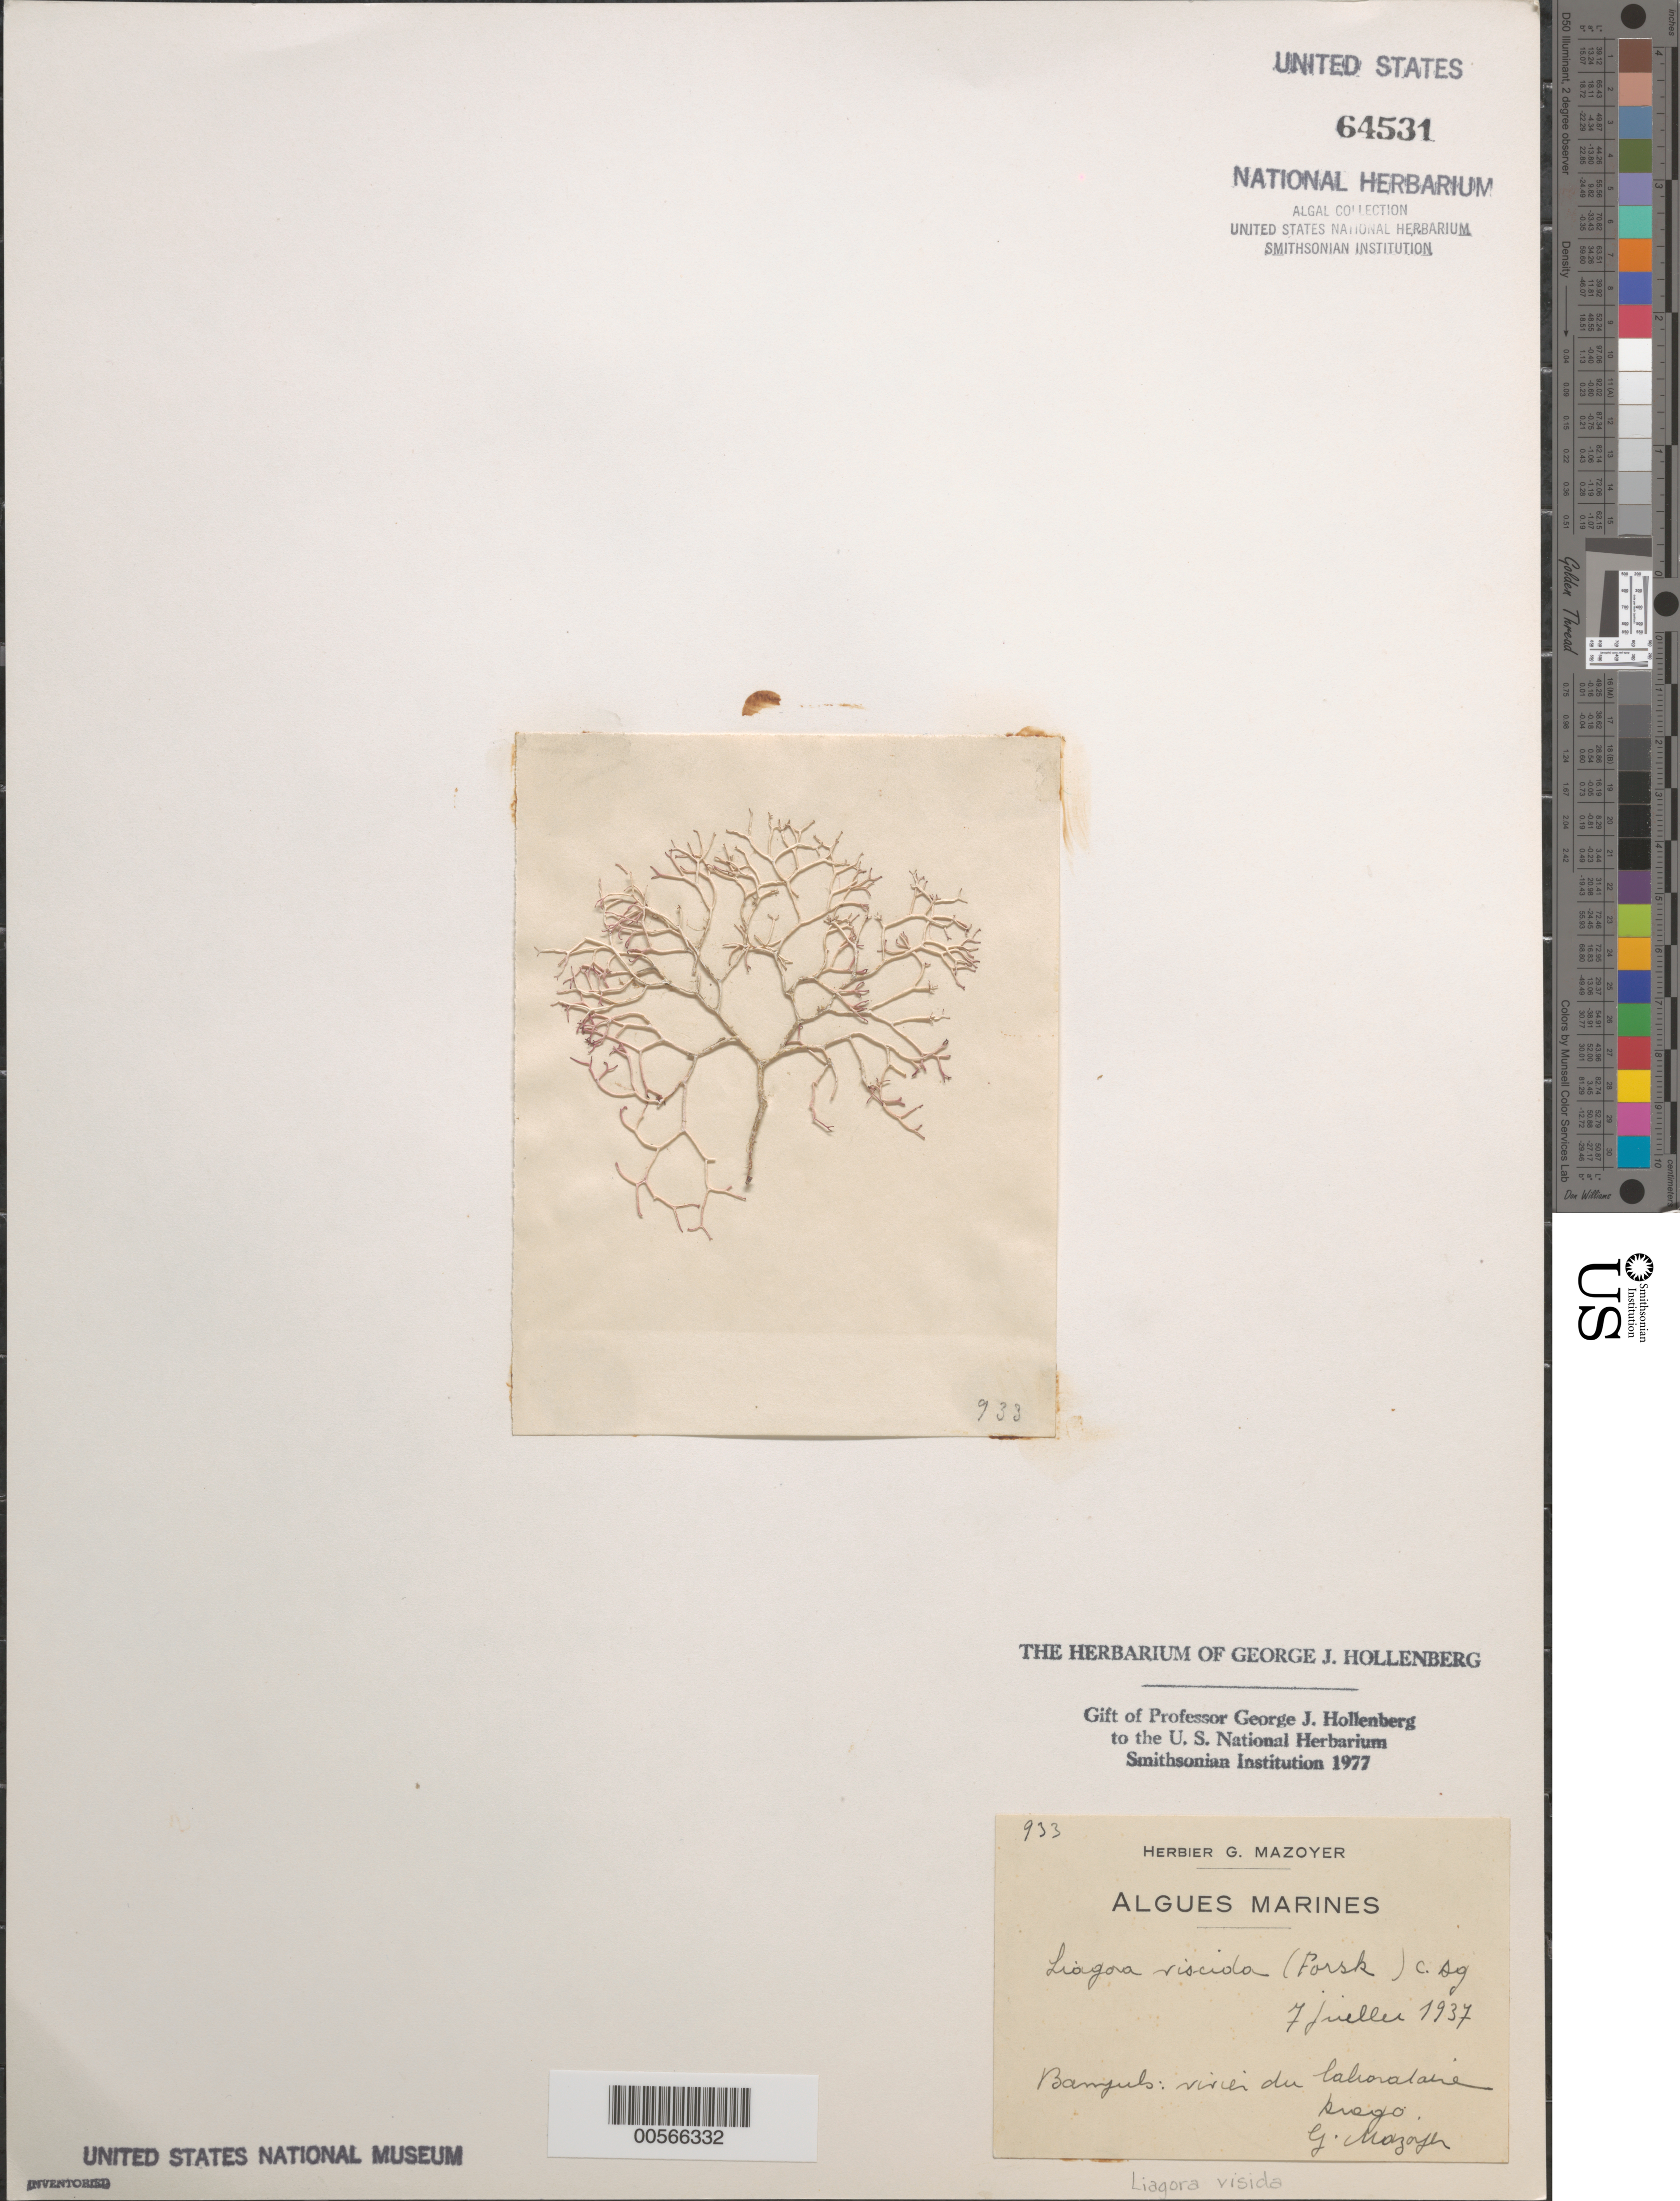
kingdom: Plantae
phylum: Rhodophyta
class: Florideophyceae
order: Nemaliales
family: Liagoraceae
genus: Liagora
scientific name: Liagora viscida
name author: (Forssk.) C. Agardh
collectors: G. Feldman-Mazoyer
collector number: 933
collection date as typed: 07 Jul 1937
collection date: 1937-07-07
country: France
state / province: Occitanie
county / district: Pyrénées-Orientales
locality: Arago Laboratory, Banyuls-sur-Mer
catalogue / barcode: US 64531